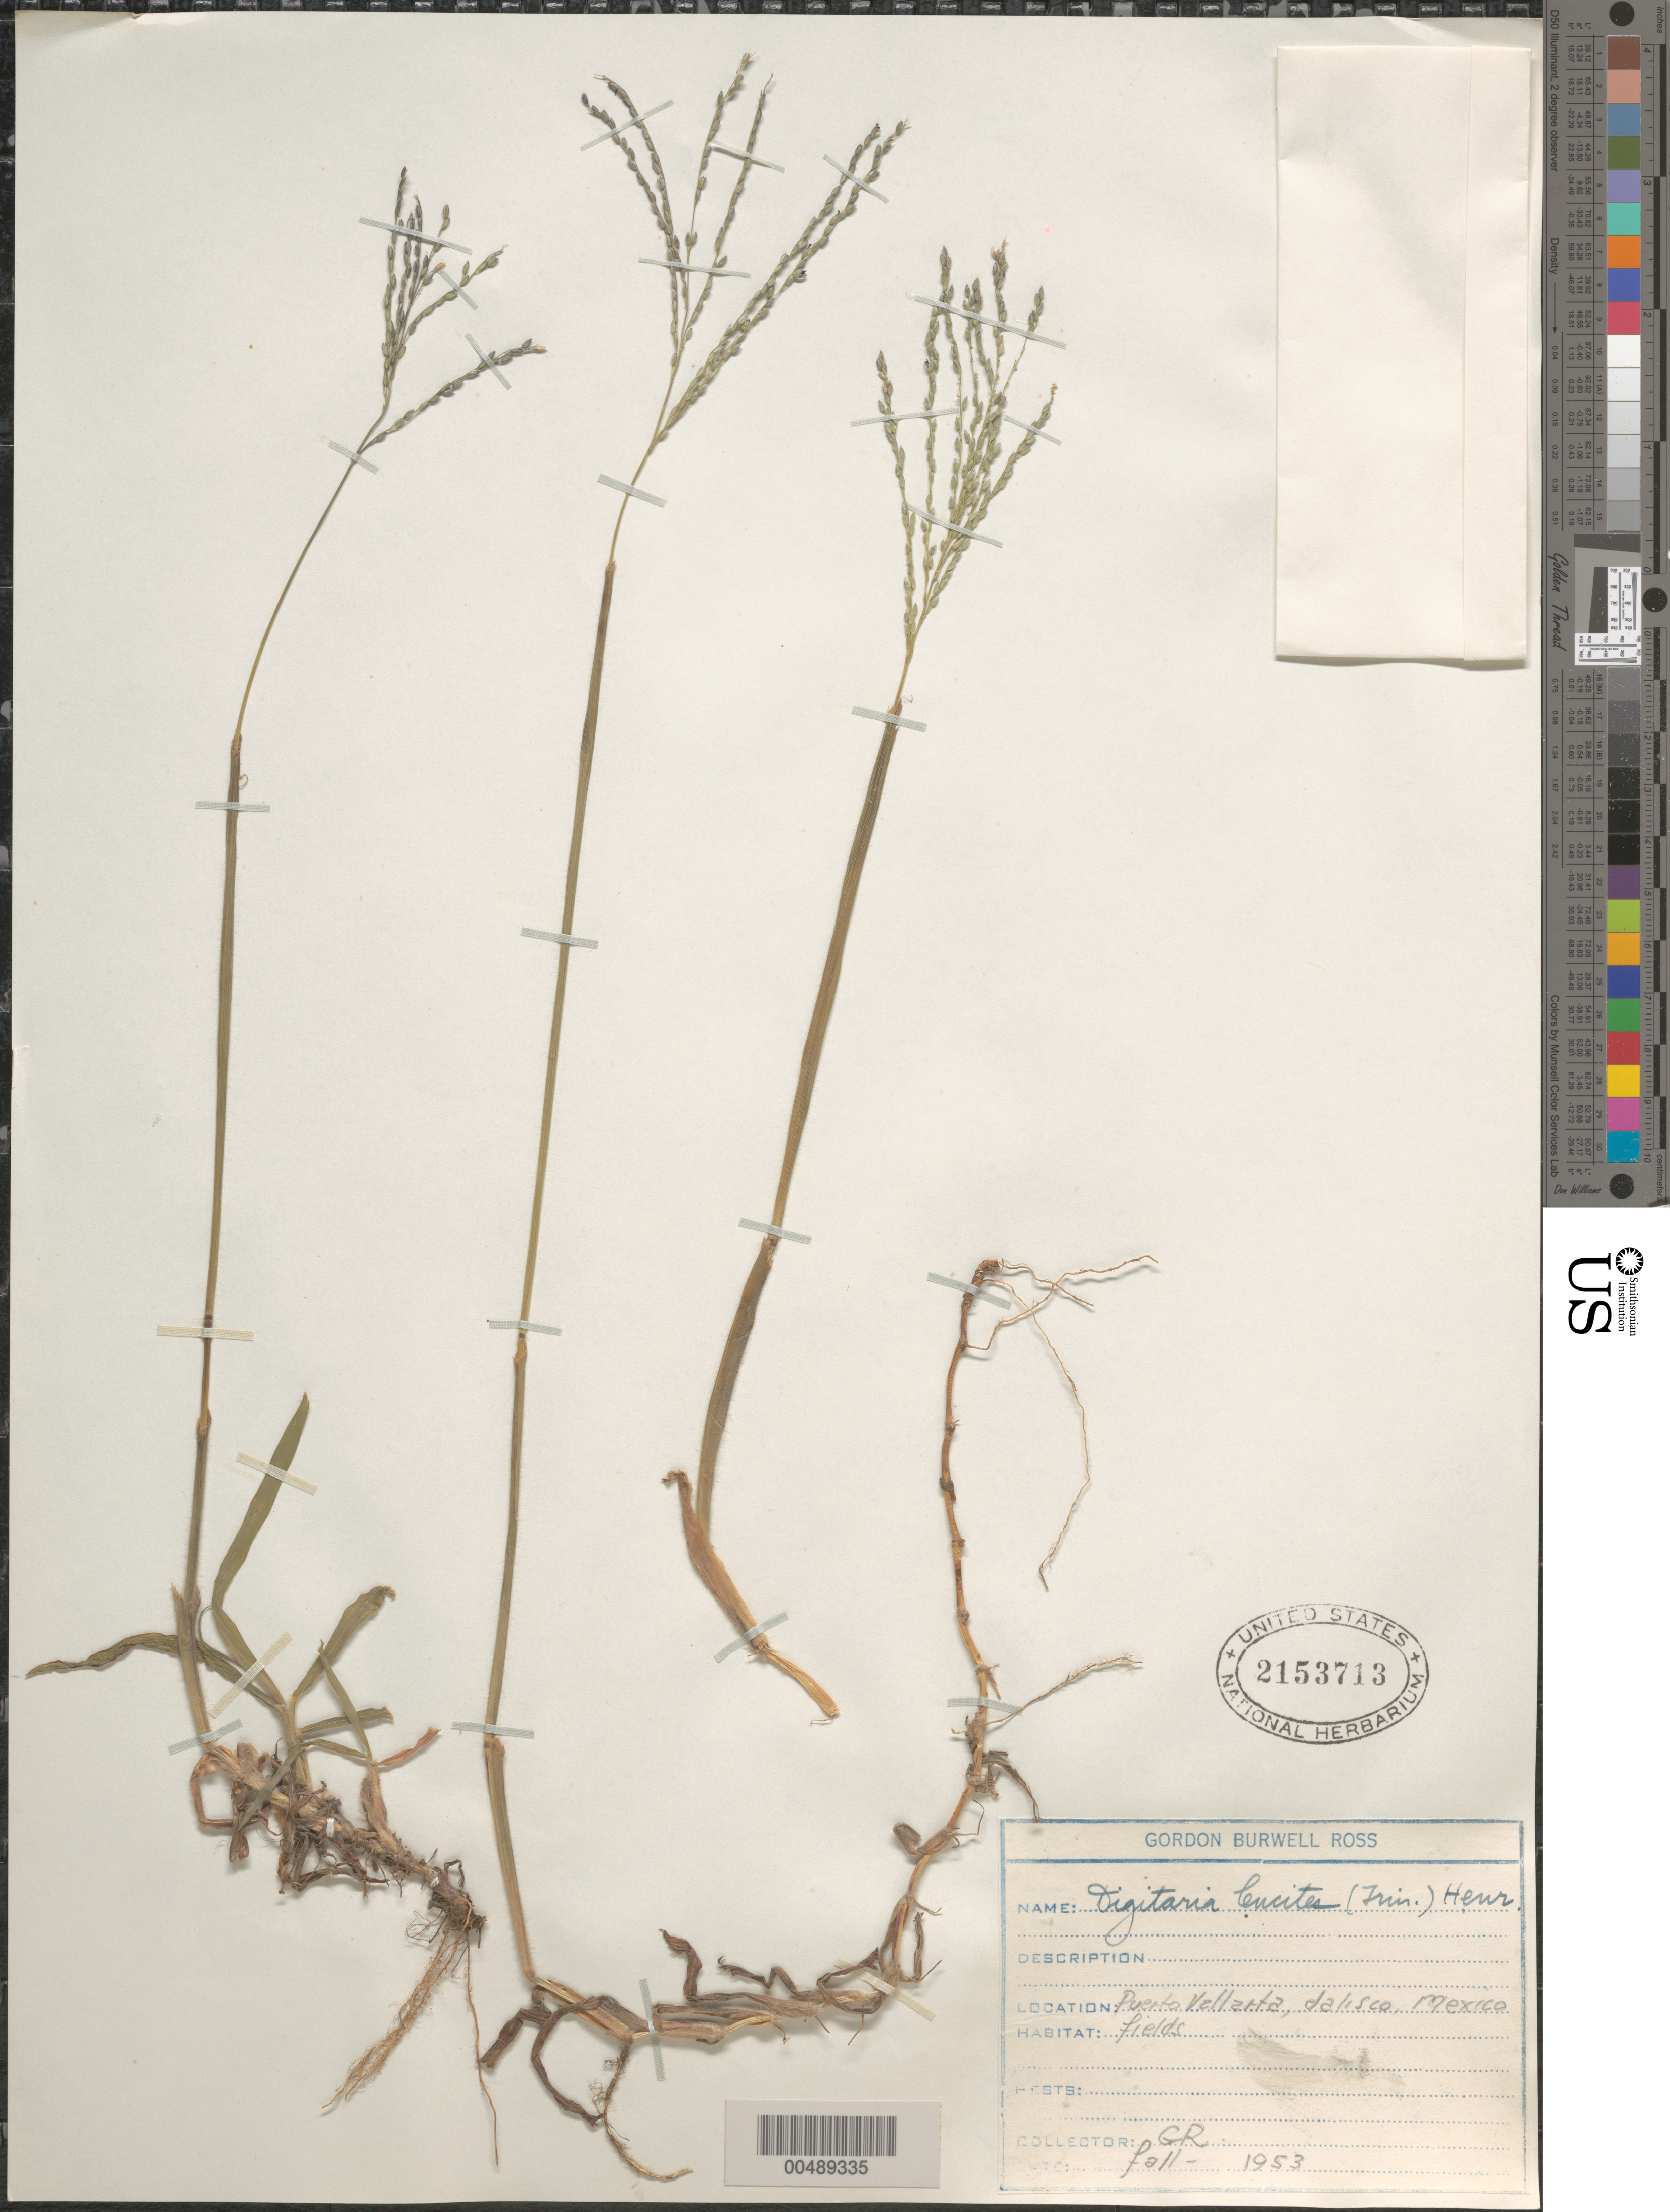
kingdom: Plantae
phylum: Tracheophyta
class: Liliopsida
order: Poales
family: Poaceae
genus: Digitaria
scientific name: Digitaria leucites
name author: (Trin.) Henr.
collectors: G. B. Ross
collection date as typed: Sep 1953 to Dec 1953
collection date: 1953-09/1953-12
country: Mexico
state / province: Jalisco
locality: Puerto Vallarta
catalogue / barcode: US 2153713